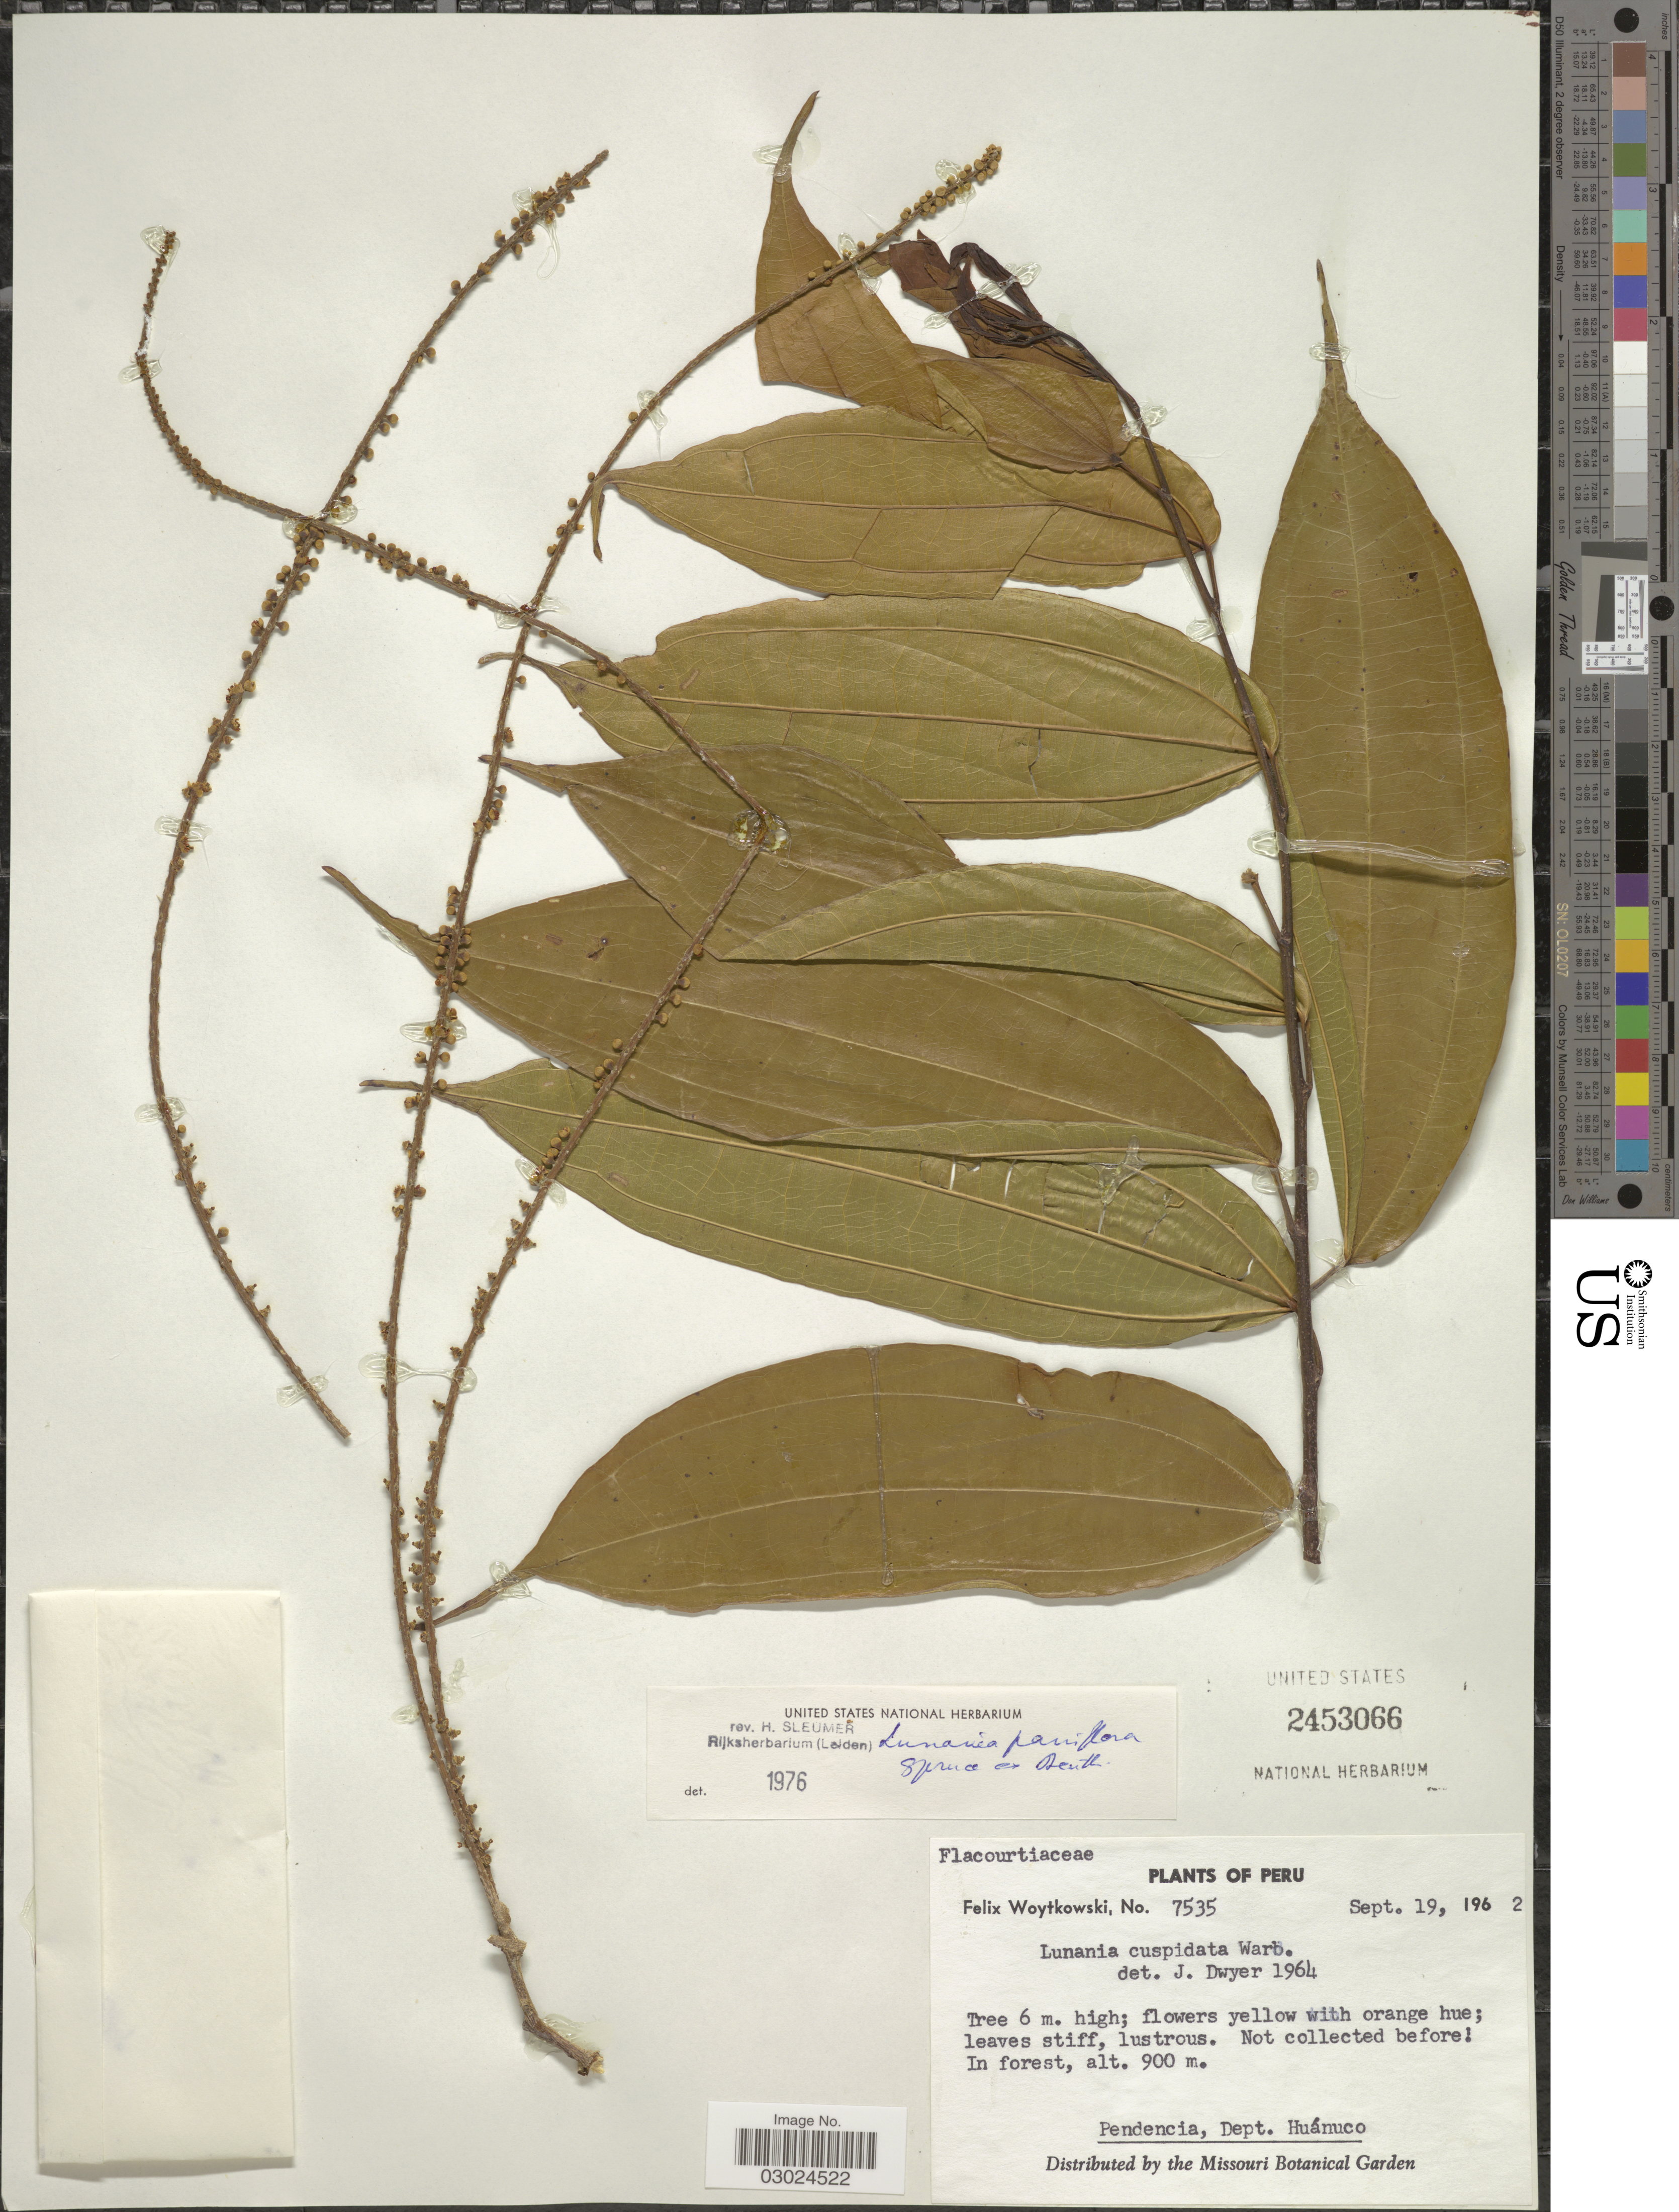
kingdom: Plantae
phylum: Tracheophyta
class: Magnoliopsida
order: Malpighiales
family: Salicaceae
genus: Lunania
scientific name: Lunania parviflora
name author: Spruce ex Benth.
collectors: F. Woytkowski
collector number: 7535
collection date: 1962-09-19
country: Peru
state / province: Huánuco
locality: Pendencia, Dept. Huánuco.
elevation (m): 900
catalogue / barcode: US 2453066